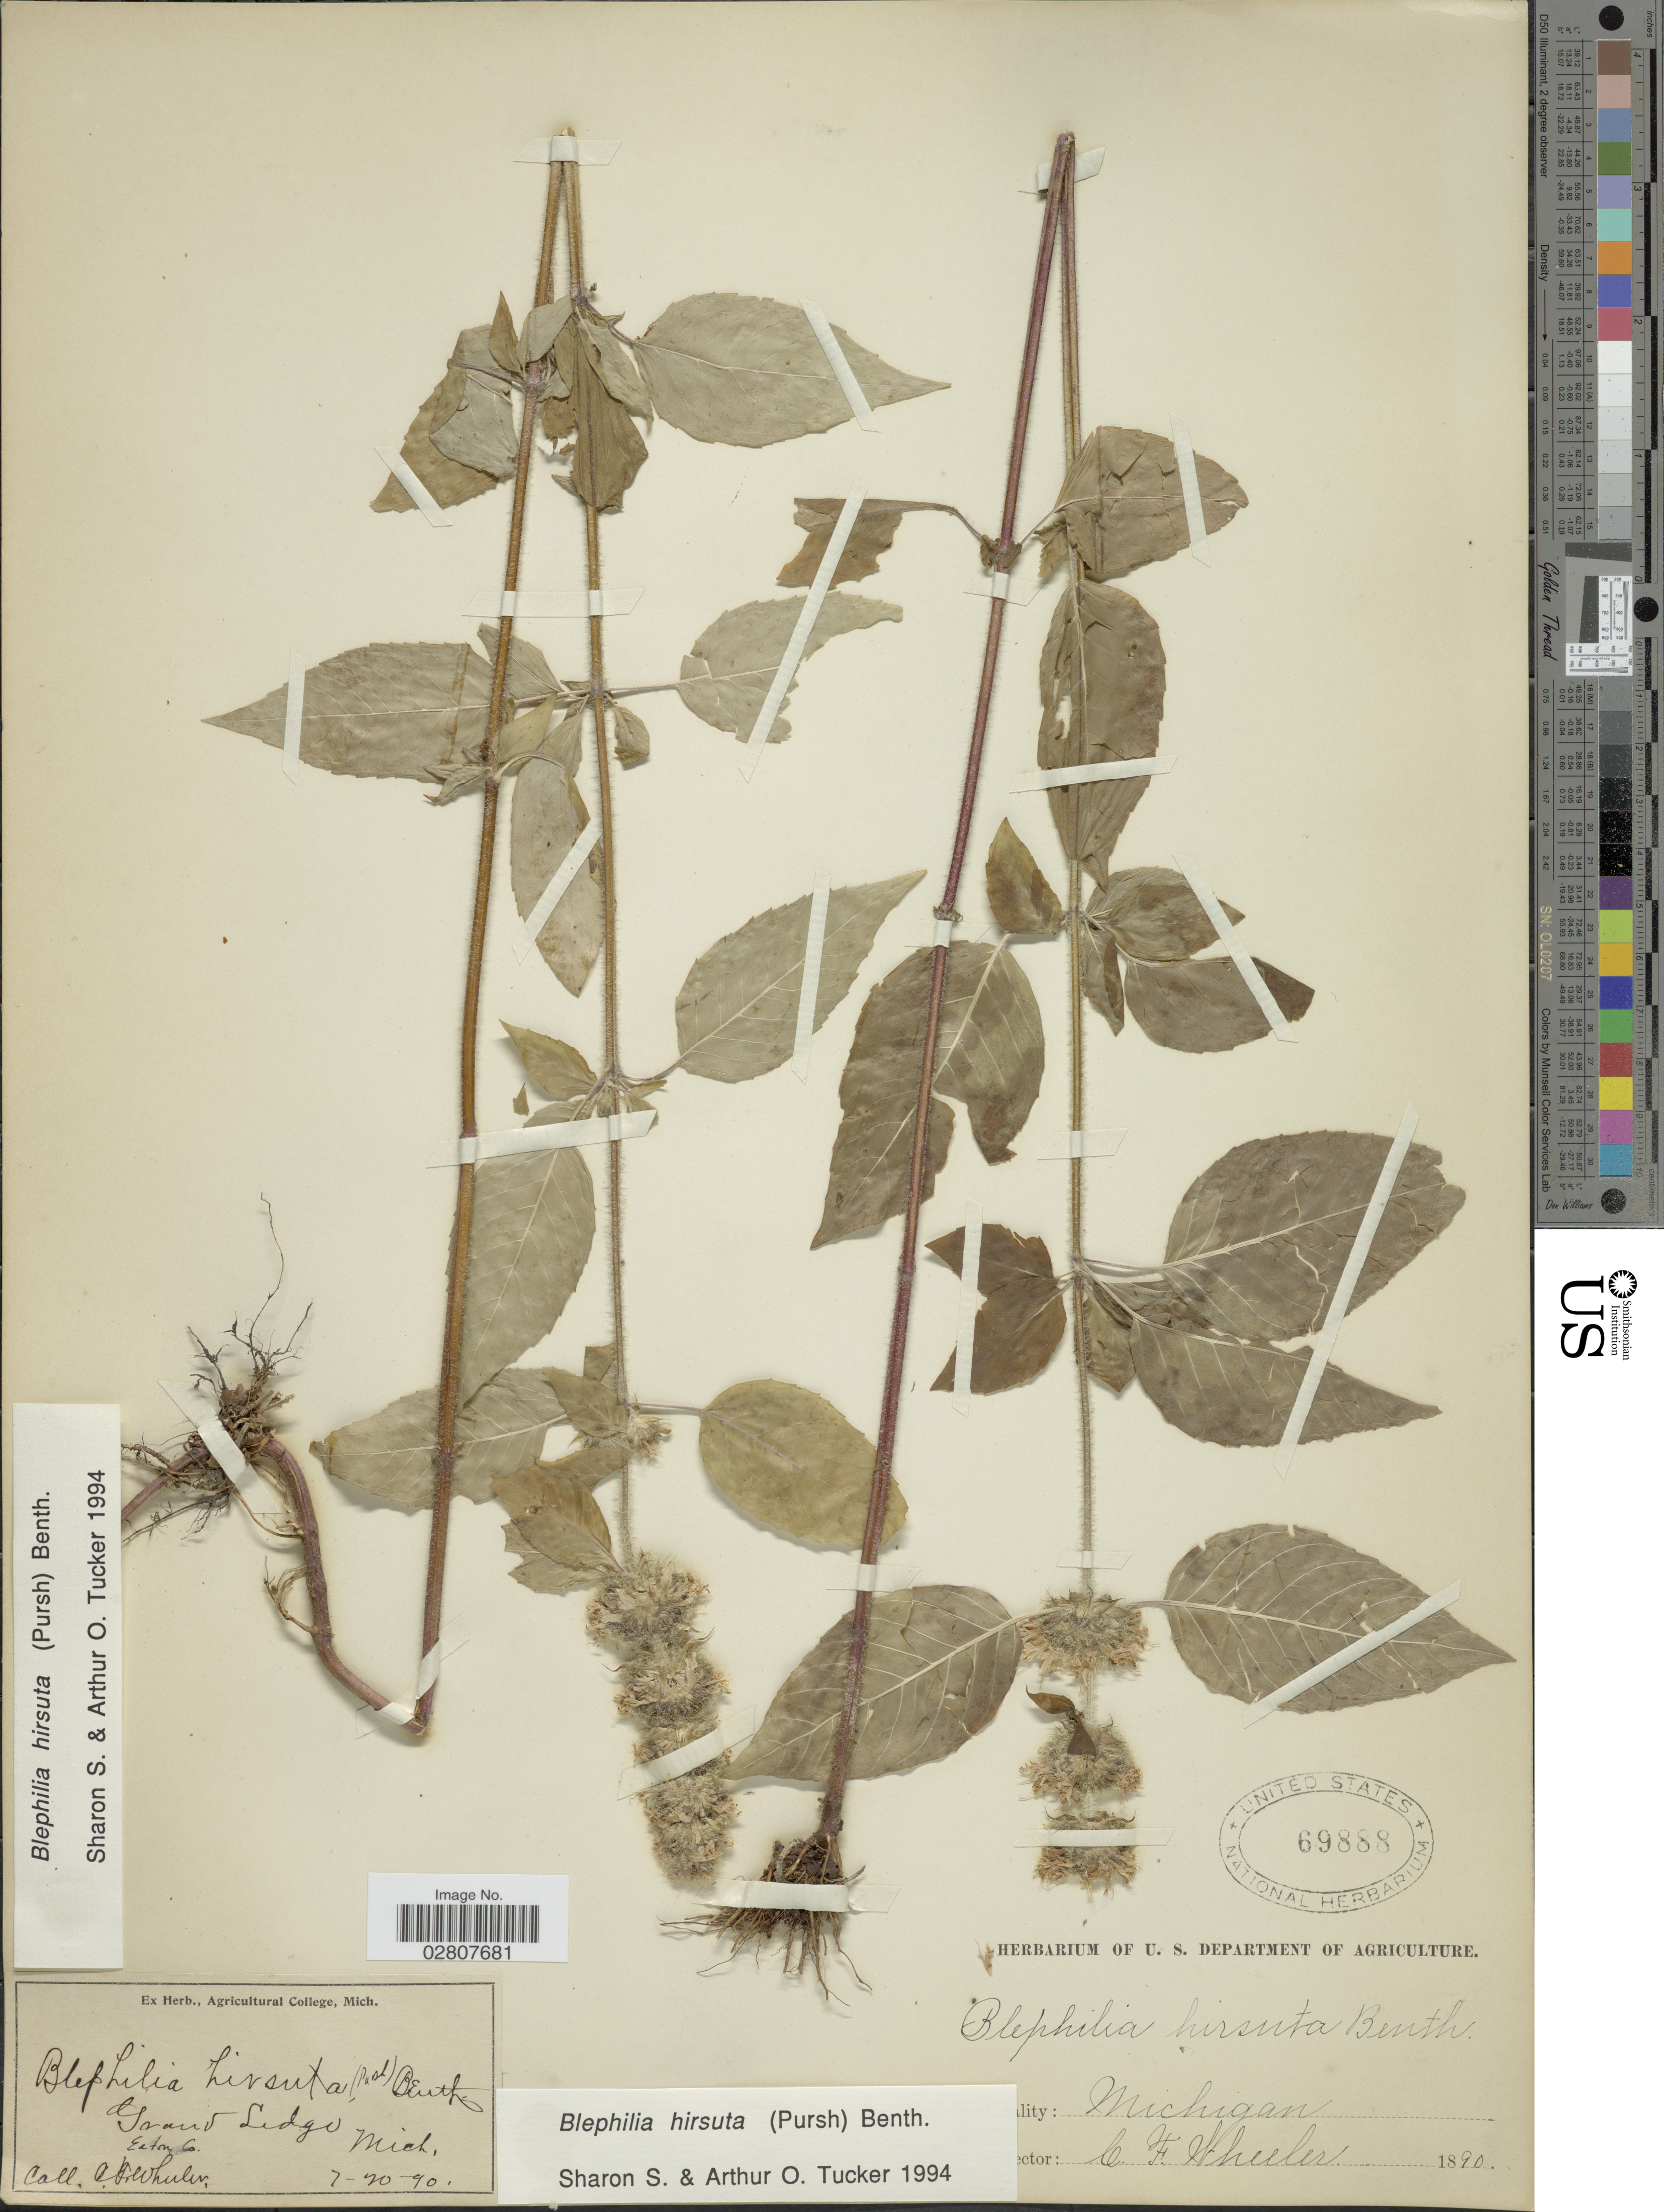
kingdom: Plantae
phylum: Tracheophyta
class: Magnoliopsida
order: Lamiales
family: Lamiaceae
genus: Blephilia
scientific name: Blephilia hirsuta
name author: (Pursh) Benth.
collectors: C. Wheeler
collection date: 1890-07-20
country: United States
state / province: Michigan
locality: Grand Lodge. Eaton Co.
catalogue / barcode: US 69888